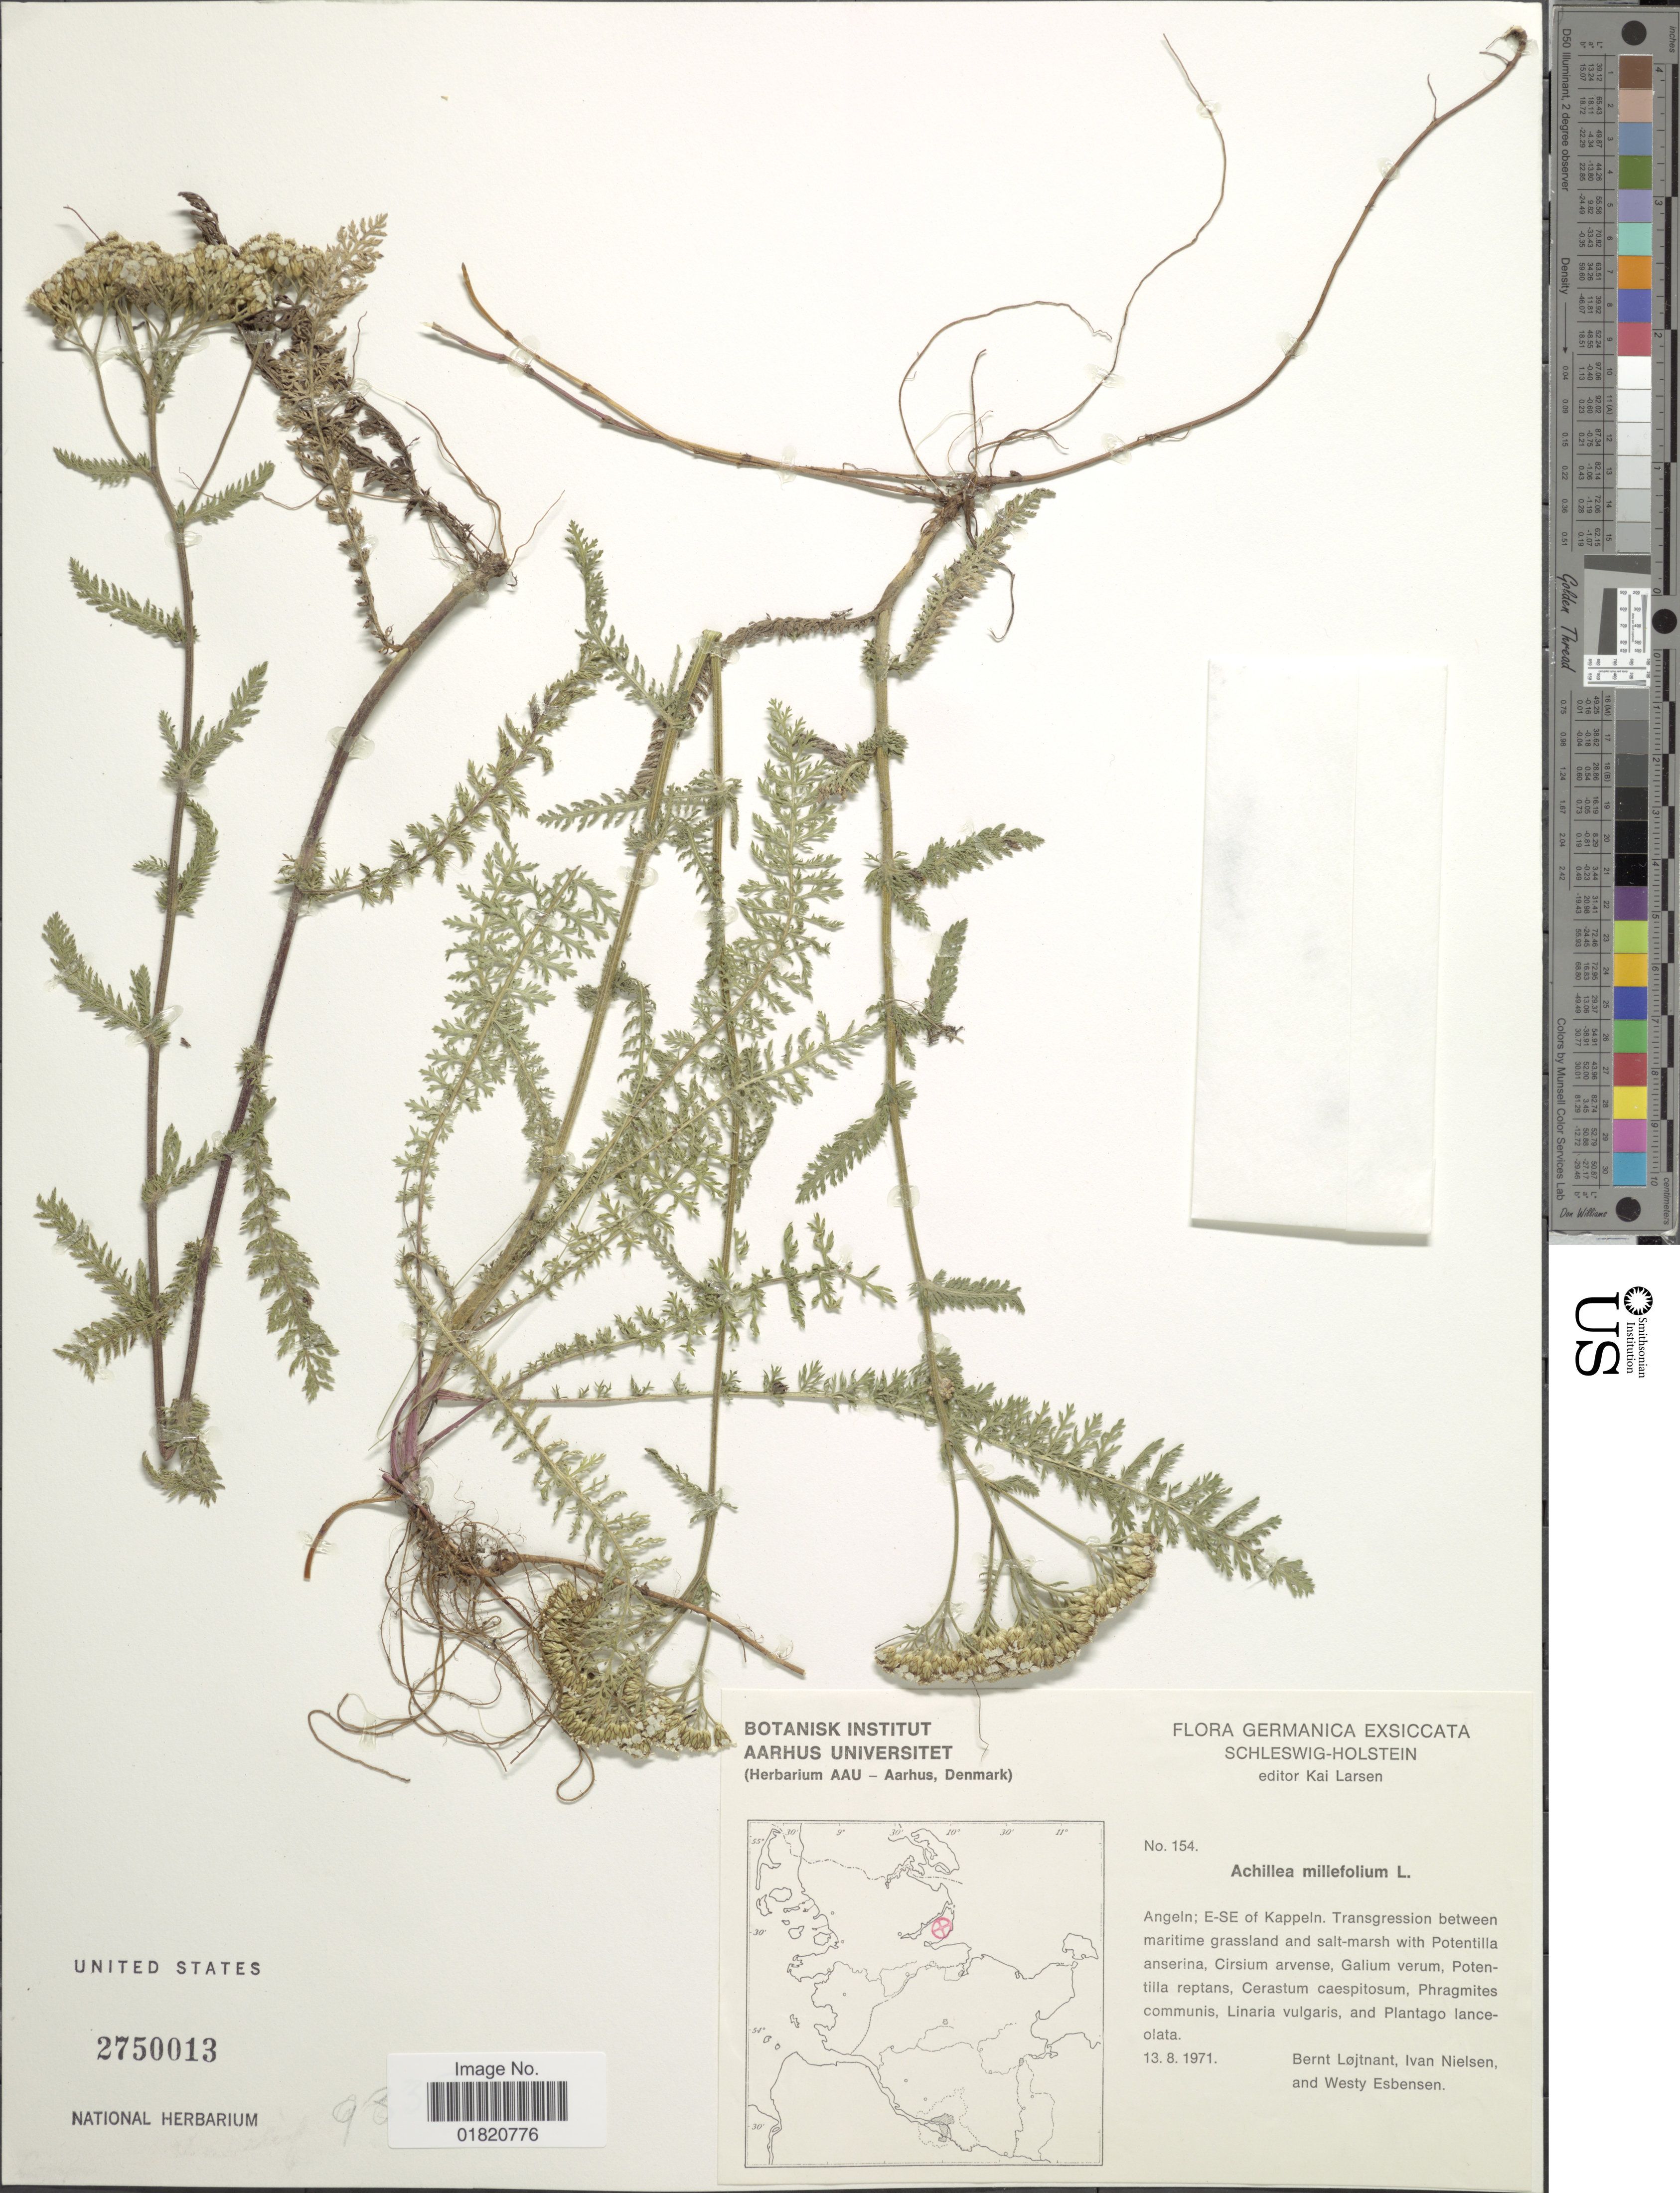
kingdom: Plantae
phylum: Tracheophyta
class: Magnoliopsida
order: Asterales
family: Asteraceae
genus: Achillea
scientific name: Achillea millefolium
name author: L.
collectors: B. Löjtnant, I. C. Nielsen & W. Esbensen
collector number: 154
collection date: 1971-08-13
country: Germany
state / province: Schleswig-Holstein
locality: Angeln; E-SE of Kappeln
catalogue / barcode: US 2750013